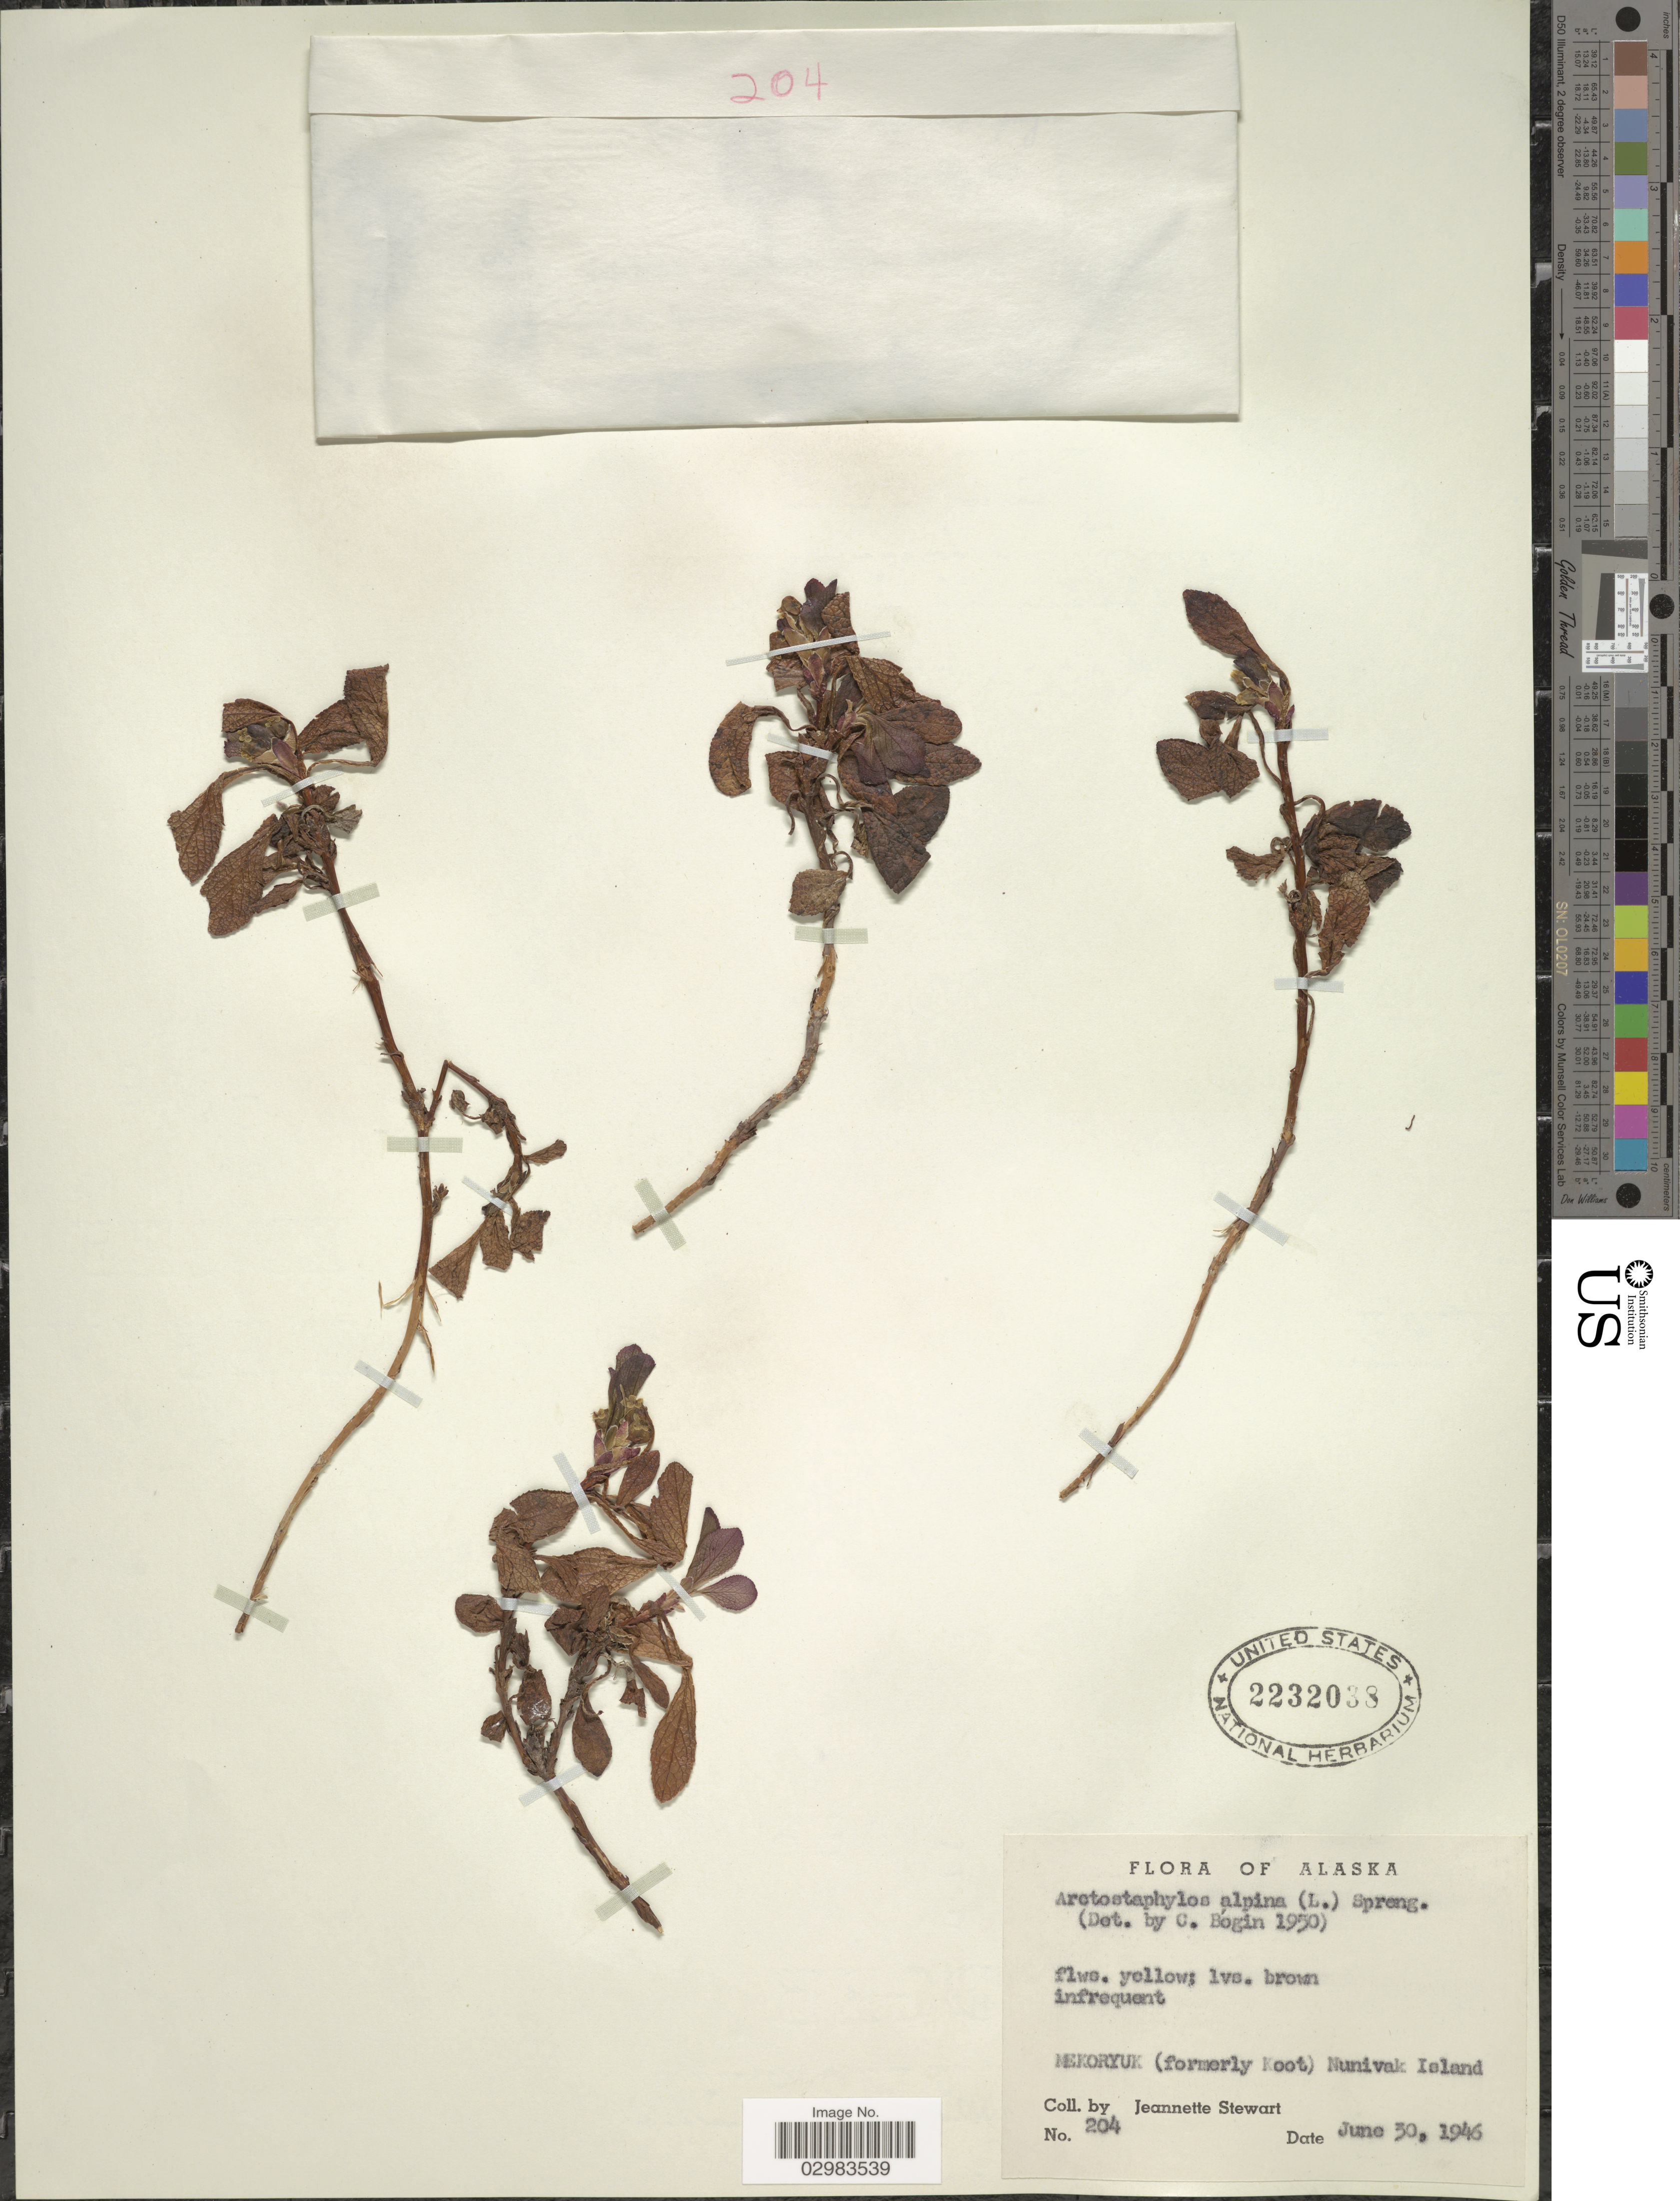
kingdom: Plantae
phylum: Tracheophyta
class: Magnoliopsida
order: Ericales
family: Ericaceae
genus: Arctostaphylos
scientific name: Arctostaphylos alpina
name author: (L.) Spreng.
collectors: J. Stewart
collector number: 204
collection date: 1946-06-30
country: United States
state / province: Alaska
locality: Mekoryuk (formerly Koot) Nunivak Island.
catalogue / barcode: US 2232038